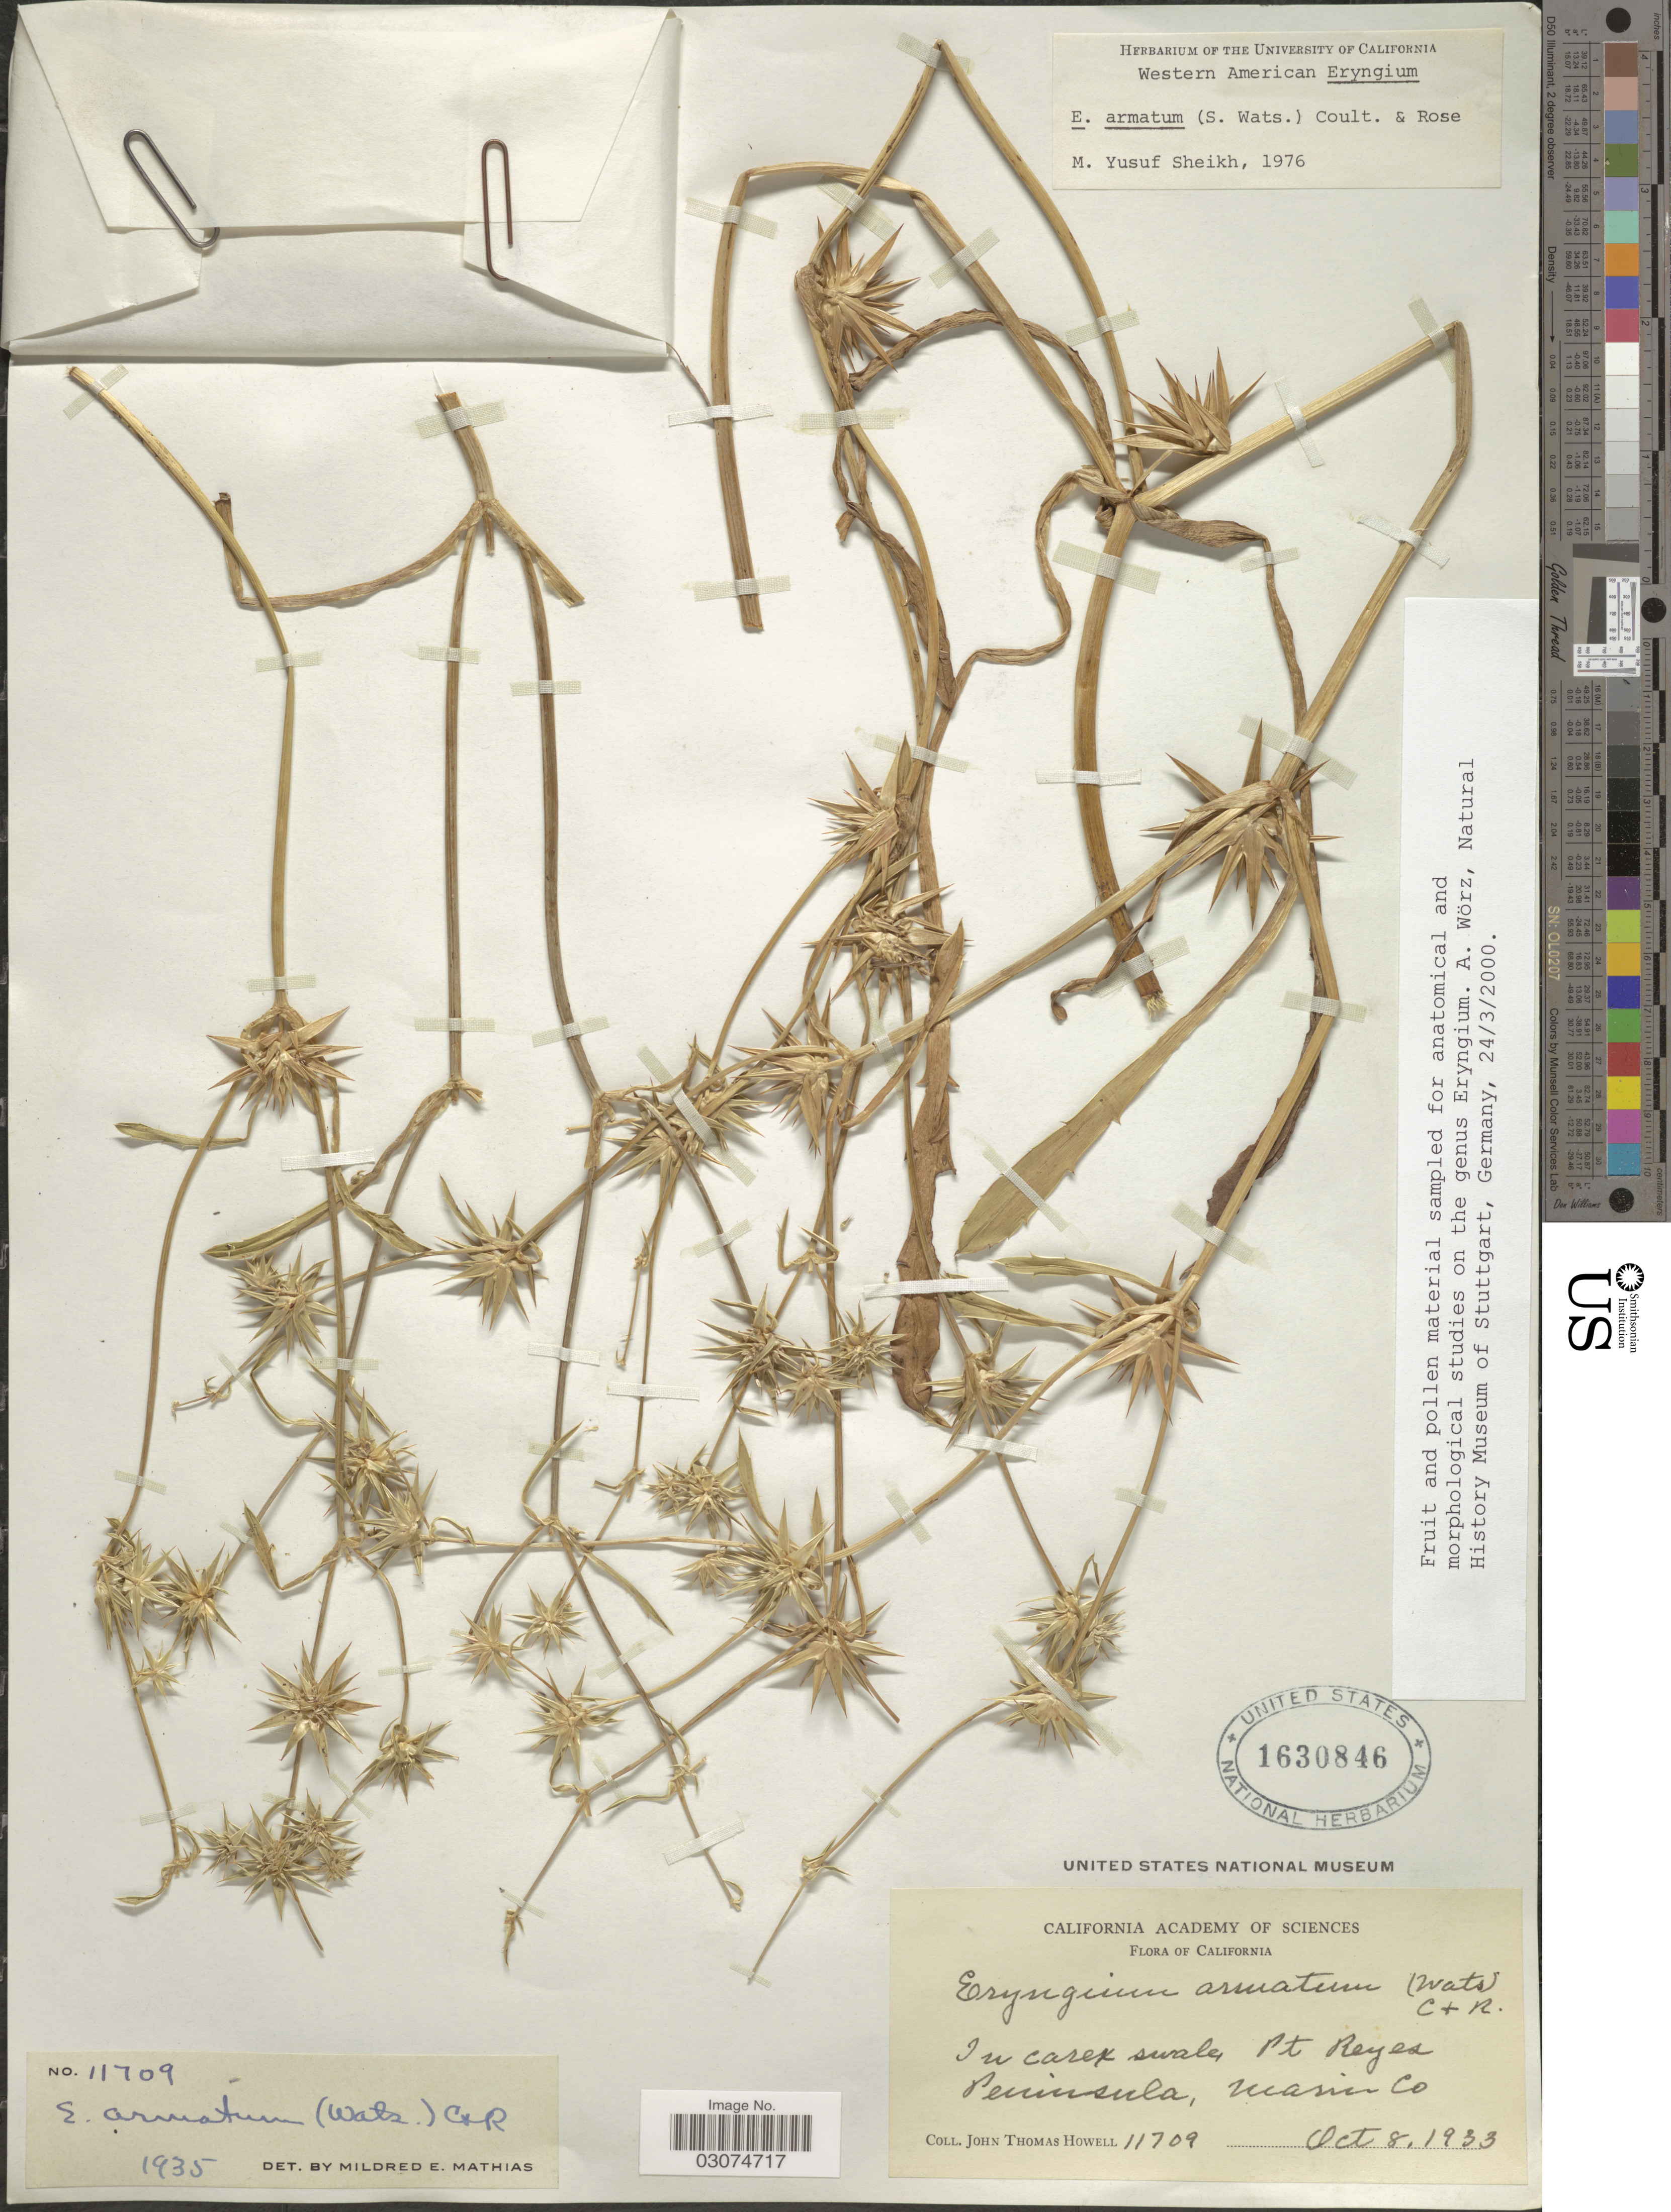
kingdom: Plantae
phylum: Tracheophyta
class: Magnoliopsida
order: Apiales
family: Apiaceae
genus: Eryngium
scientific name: Eryngium armatum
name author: (S. Watson) J.M. Coult. & Rose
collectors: J. T. Howell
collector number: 11709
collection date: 1933-10-08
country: United States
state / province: California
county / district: Marin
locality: In carex swale, Pt Reyes Peninsula, Marin Co.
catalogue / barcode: US 1630846